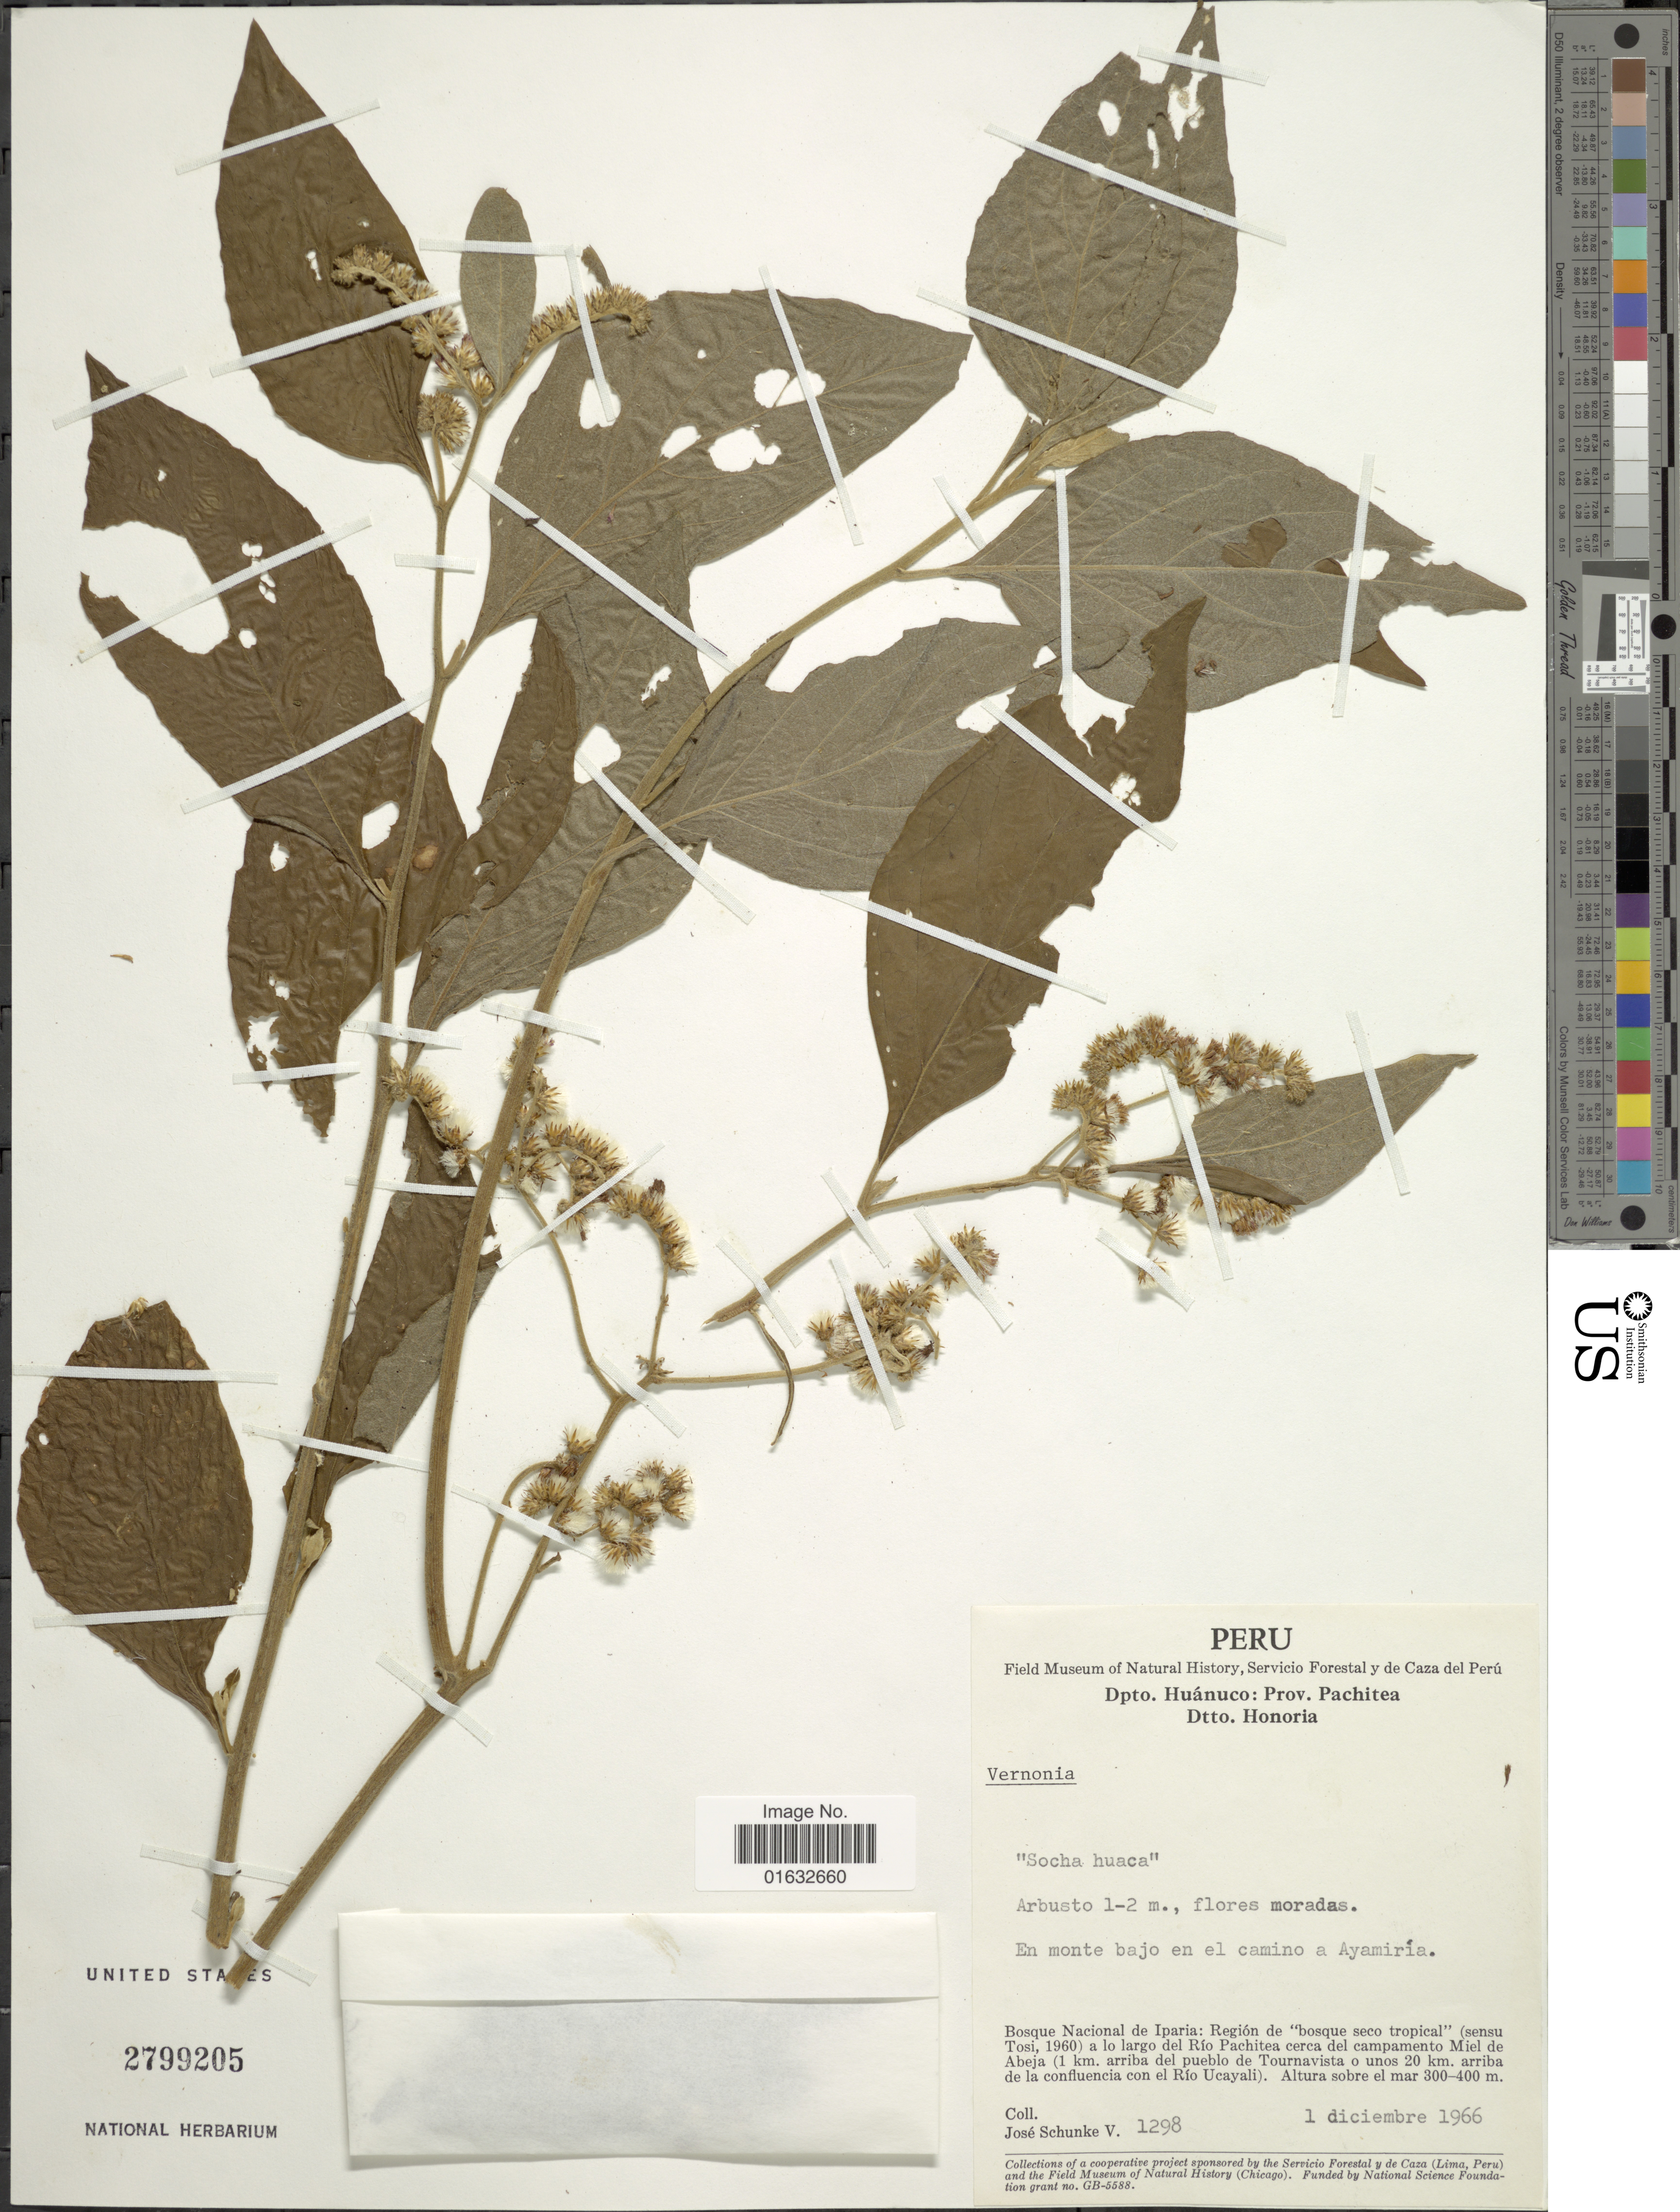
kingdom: Plantae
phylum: Tracheophyta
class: Magnoliopsida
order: Asterales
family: Asteraceae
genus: Cyrtocymura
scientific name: Cyrtocymura scorpioides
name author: (Lam.) H. Rob.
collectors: J. Schunke Vigo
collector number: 1298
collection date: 1966-12-01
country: Peru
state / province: Huánuco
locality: Prov. Pachitea. Dtto. Honoria, en monte bajo en el camino a Ayamiria, bosque Nacional de Iparia: Region de "bosque seco tropical" (sensu Tosi, 1960) a lo largo del Rio Pacheta cerca del campamento Mile de Abeja (1 km arriba del pueblo de Tournavista o unos 20 km. arriba de la confluencia con el Rio Ucayali)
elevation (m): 300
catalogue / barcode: US 2799205